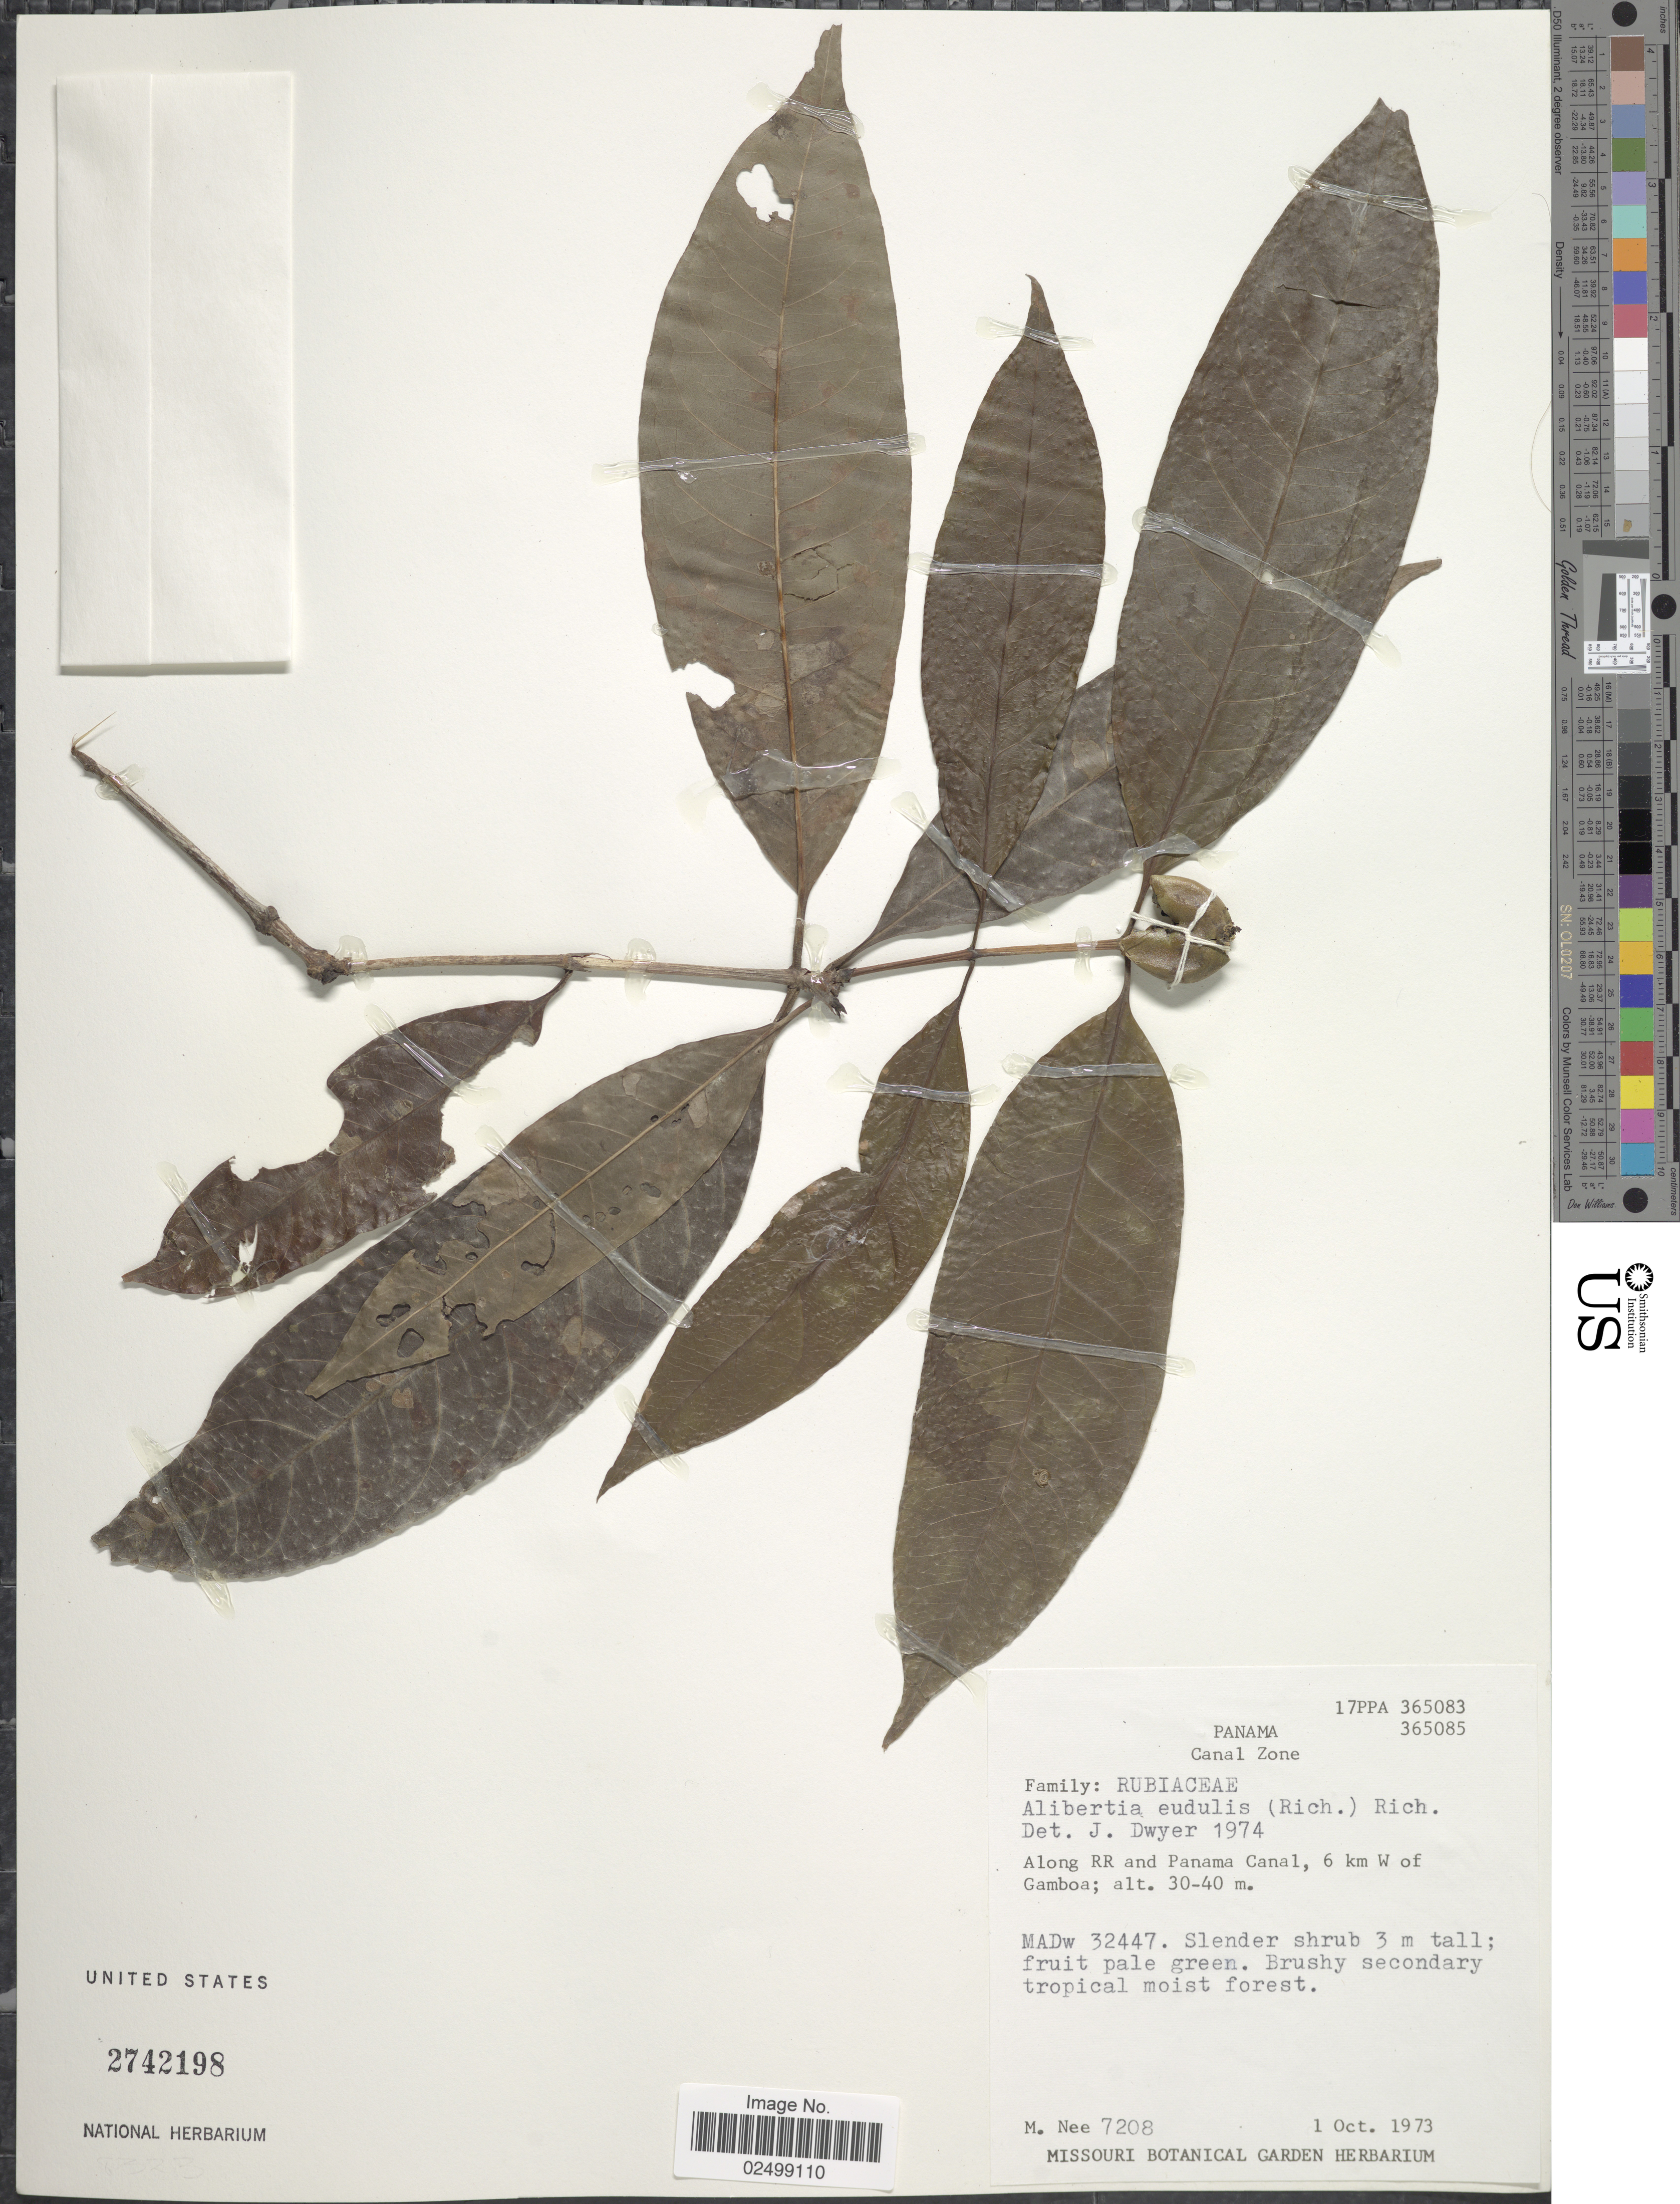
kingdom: Plantae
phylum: Tracheophyta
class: Magnoliopsida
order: Gentianales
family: Rubiaceae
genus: Alibertia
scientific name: Alibertia edulis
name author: (Rich.) A. Rich. ex DC.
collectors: M. Nee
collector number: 7208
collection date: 1973-10-01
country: Panama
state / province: Colón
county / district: Canal Zone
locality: Canal Zone. Along RR and Panama Canal, 6 km W of Gamboa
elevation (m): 30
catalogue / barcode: US 2742198